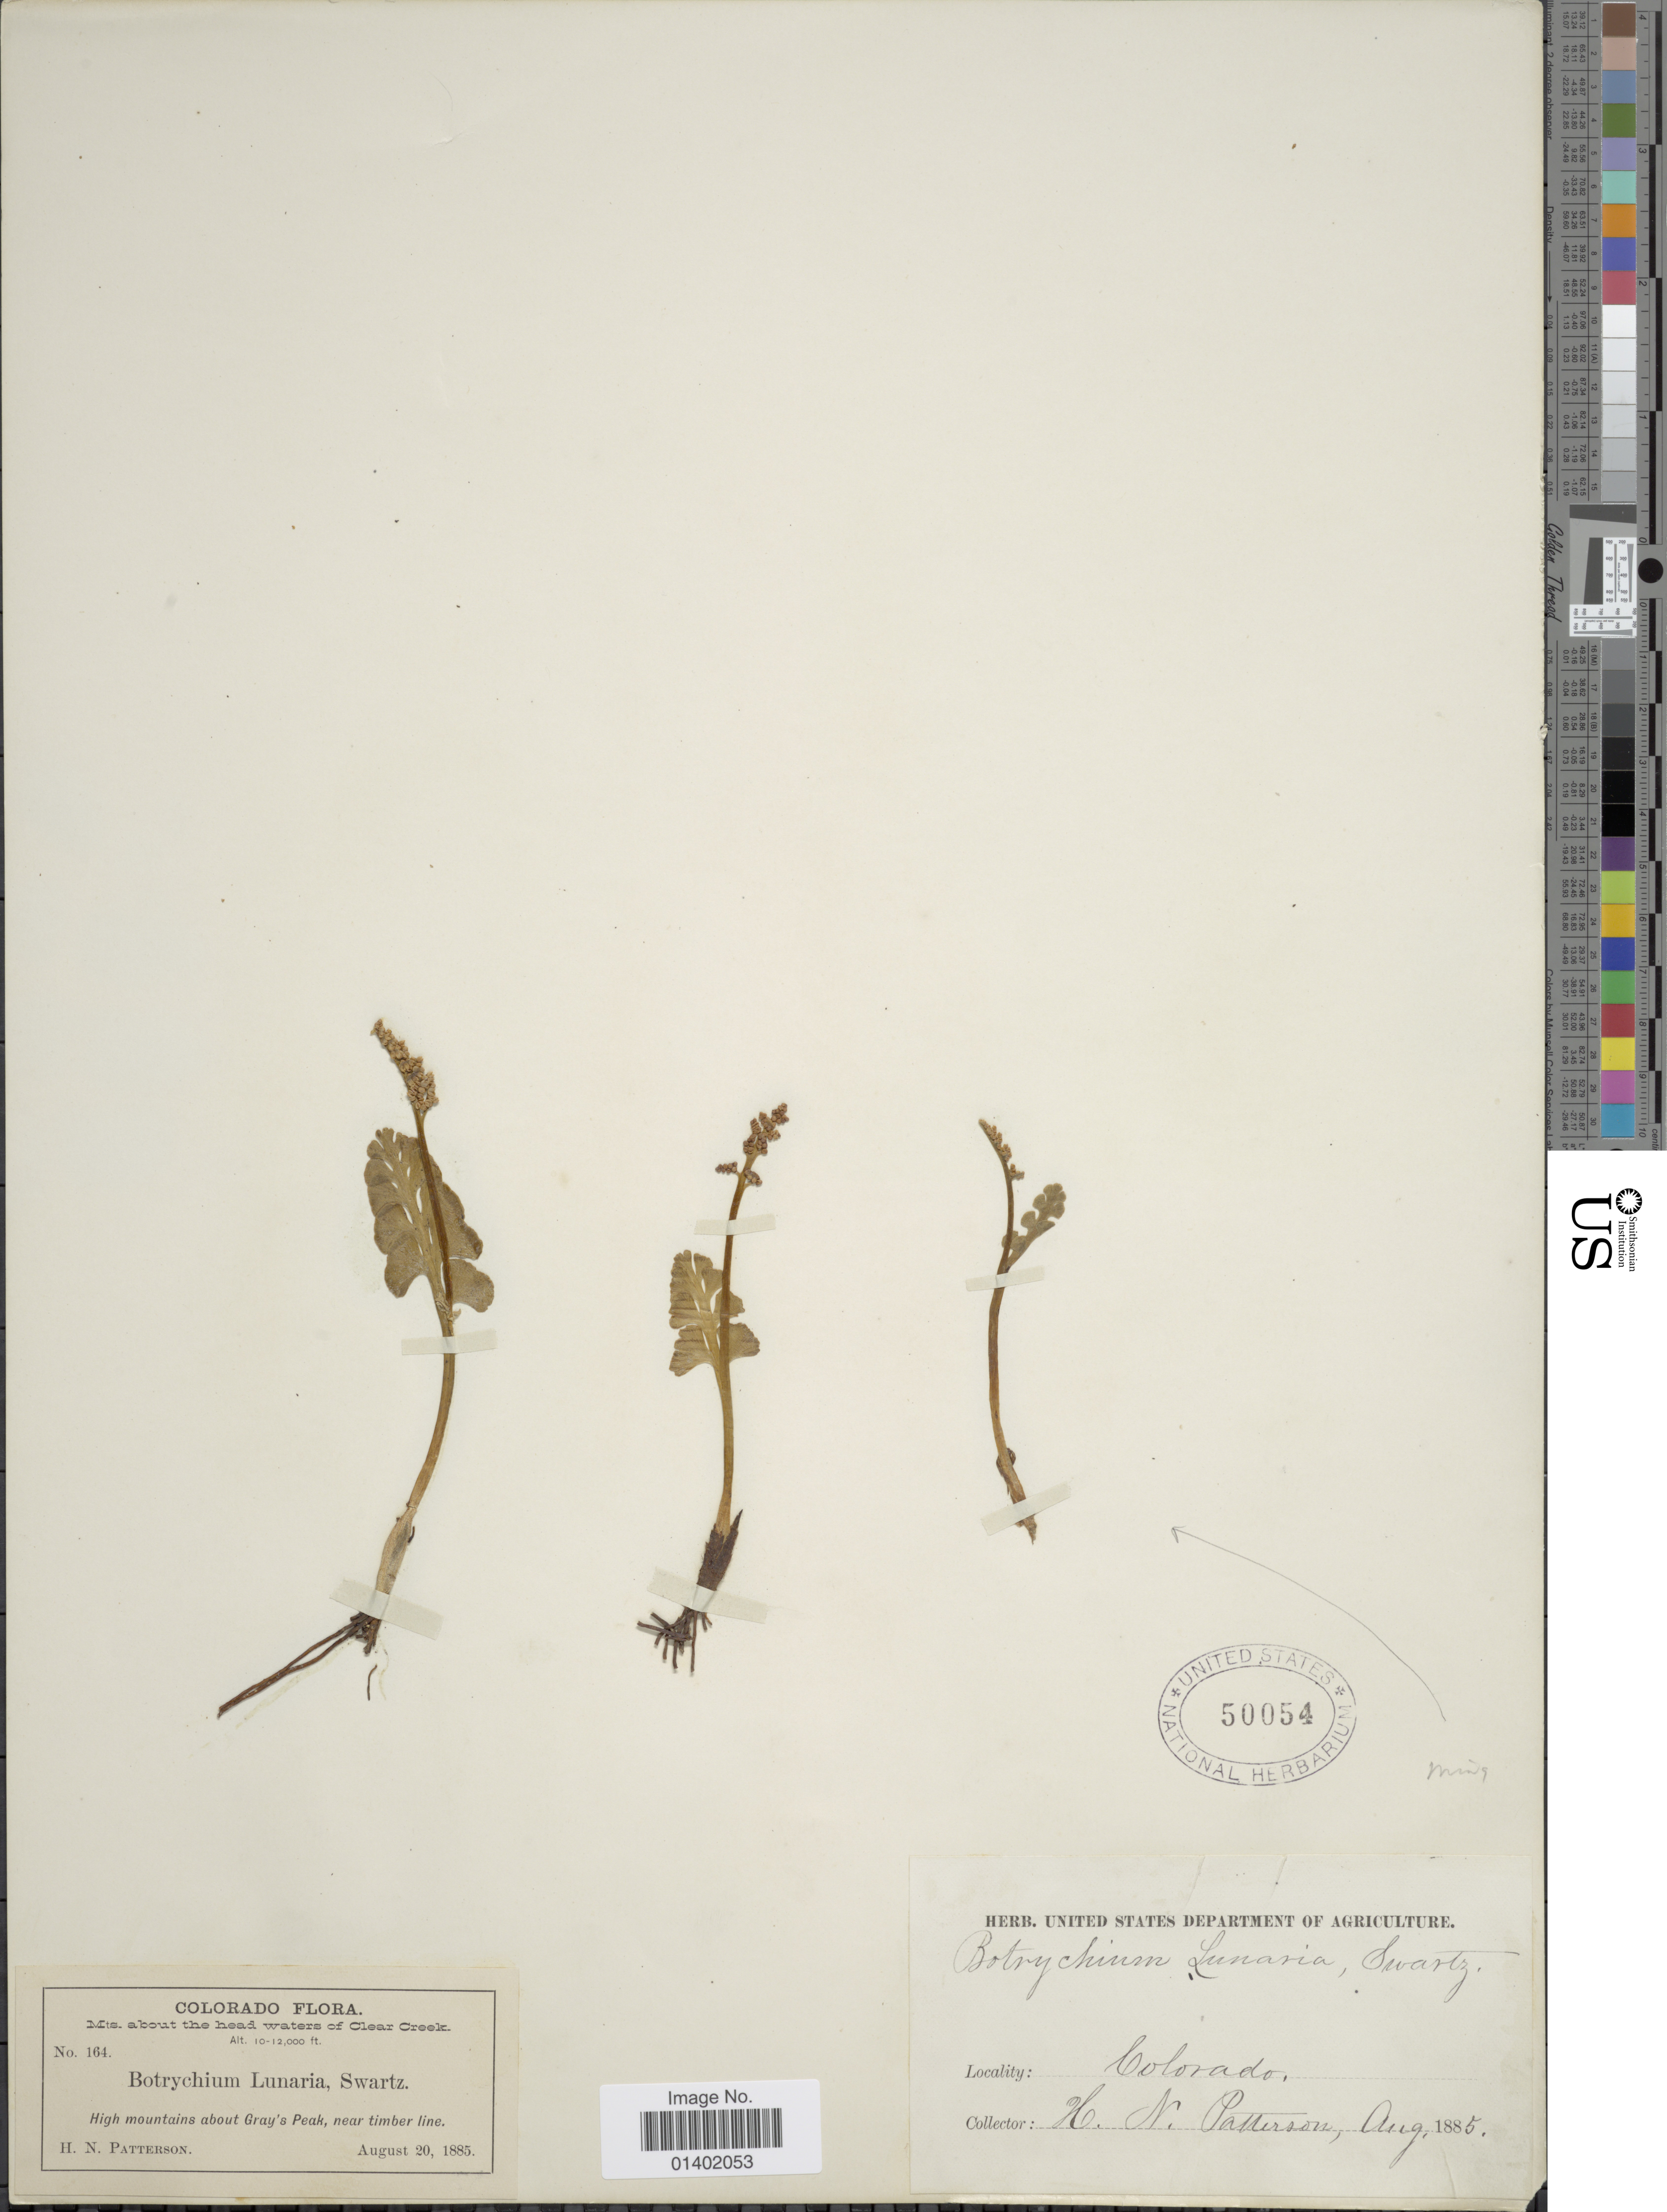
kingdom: Plantae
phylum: Tracheophyta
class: Polypodiopsida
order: Ophioglossales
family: Ophioglossaceae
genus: Botrychium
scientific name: Botrychium lunaria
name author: (L.) Sw.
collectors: H. N. Patterson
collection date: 1885-08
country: United States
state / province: Colorado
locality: Mts. about the head waters of Clear Creek, High mountains about Gray's Peak, near timber line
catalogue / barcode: US 50054